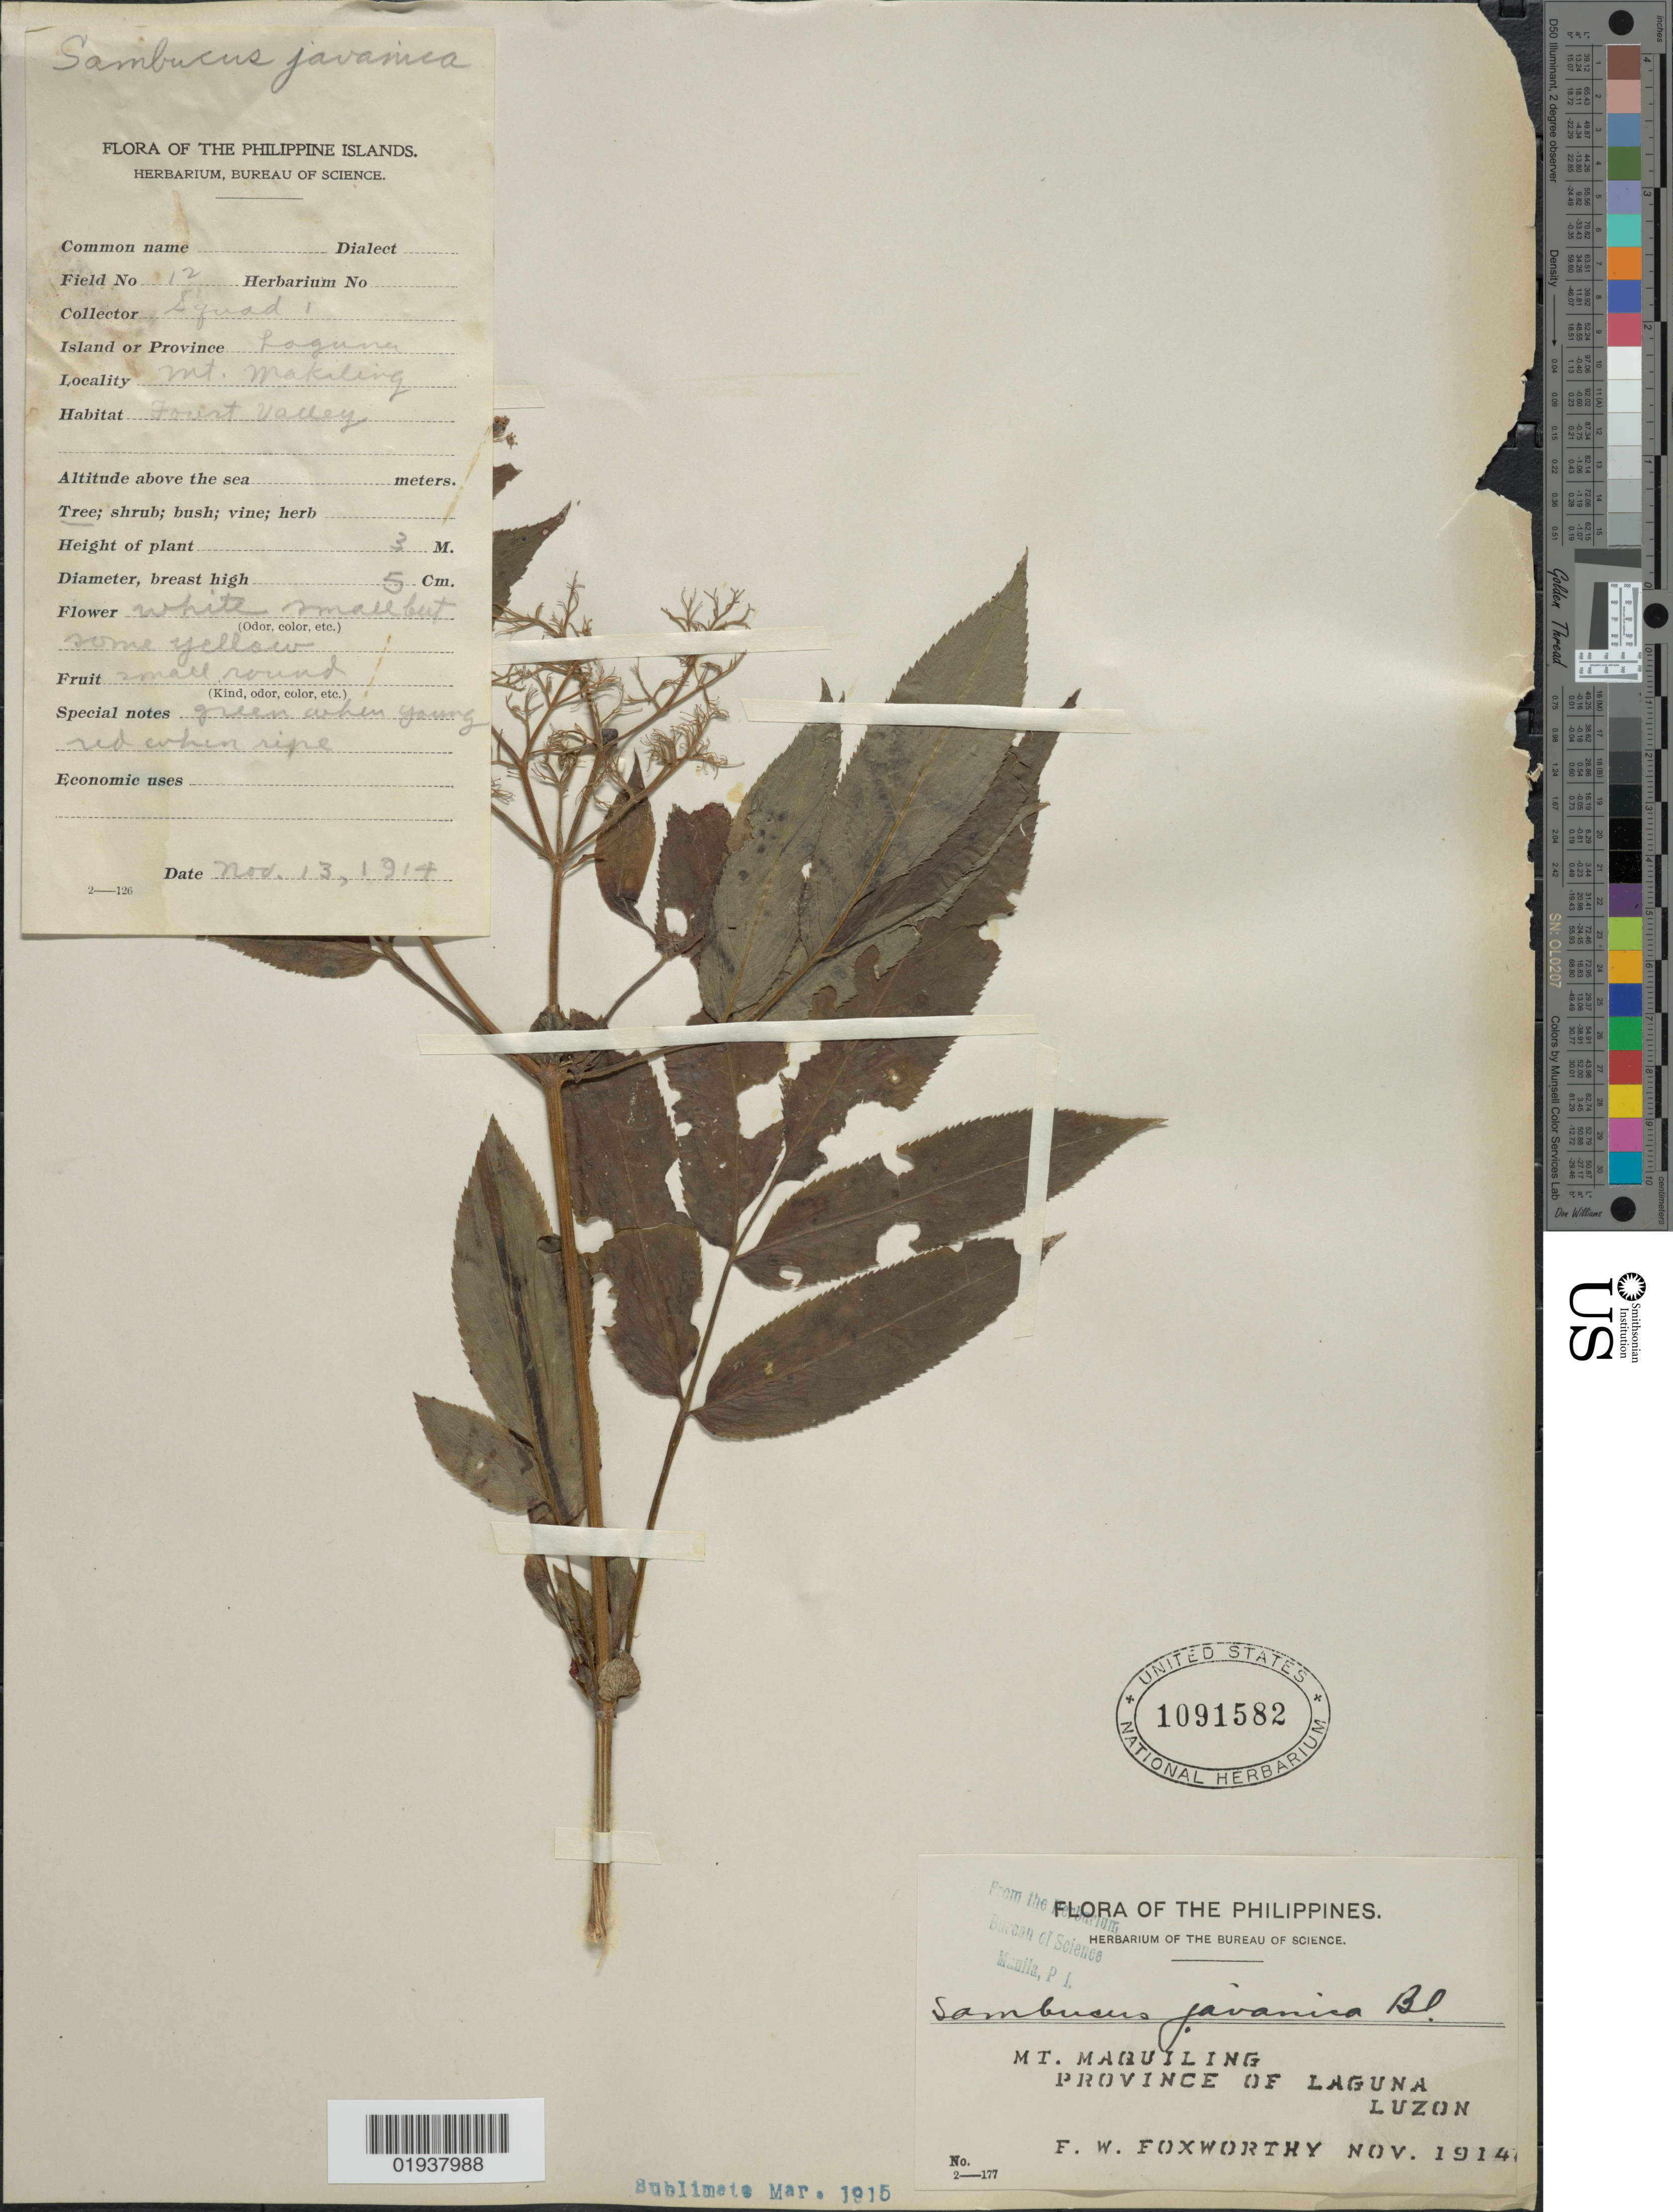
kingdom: Plantae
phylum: Tracheophyta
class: Magnoliopsida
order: Dipsacales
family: Viburnaceae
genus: Sambucus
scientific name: Sambucus javanica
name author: Blume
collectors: F. W. Foxworthy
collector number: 12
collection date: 1914-11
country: Philippines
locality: Mt. Maquiling, Province of Laguna, Luzon.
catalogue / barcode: US 1091582